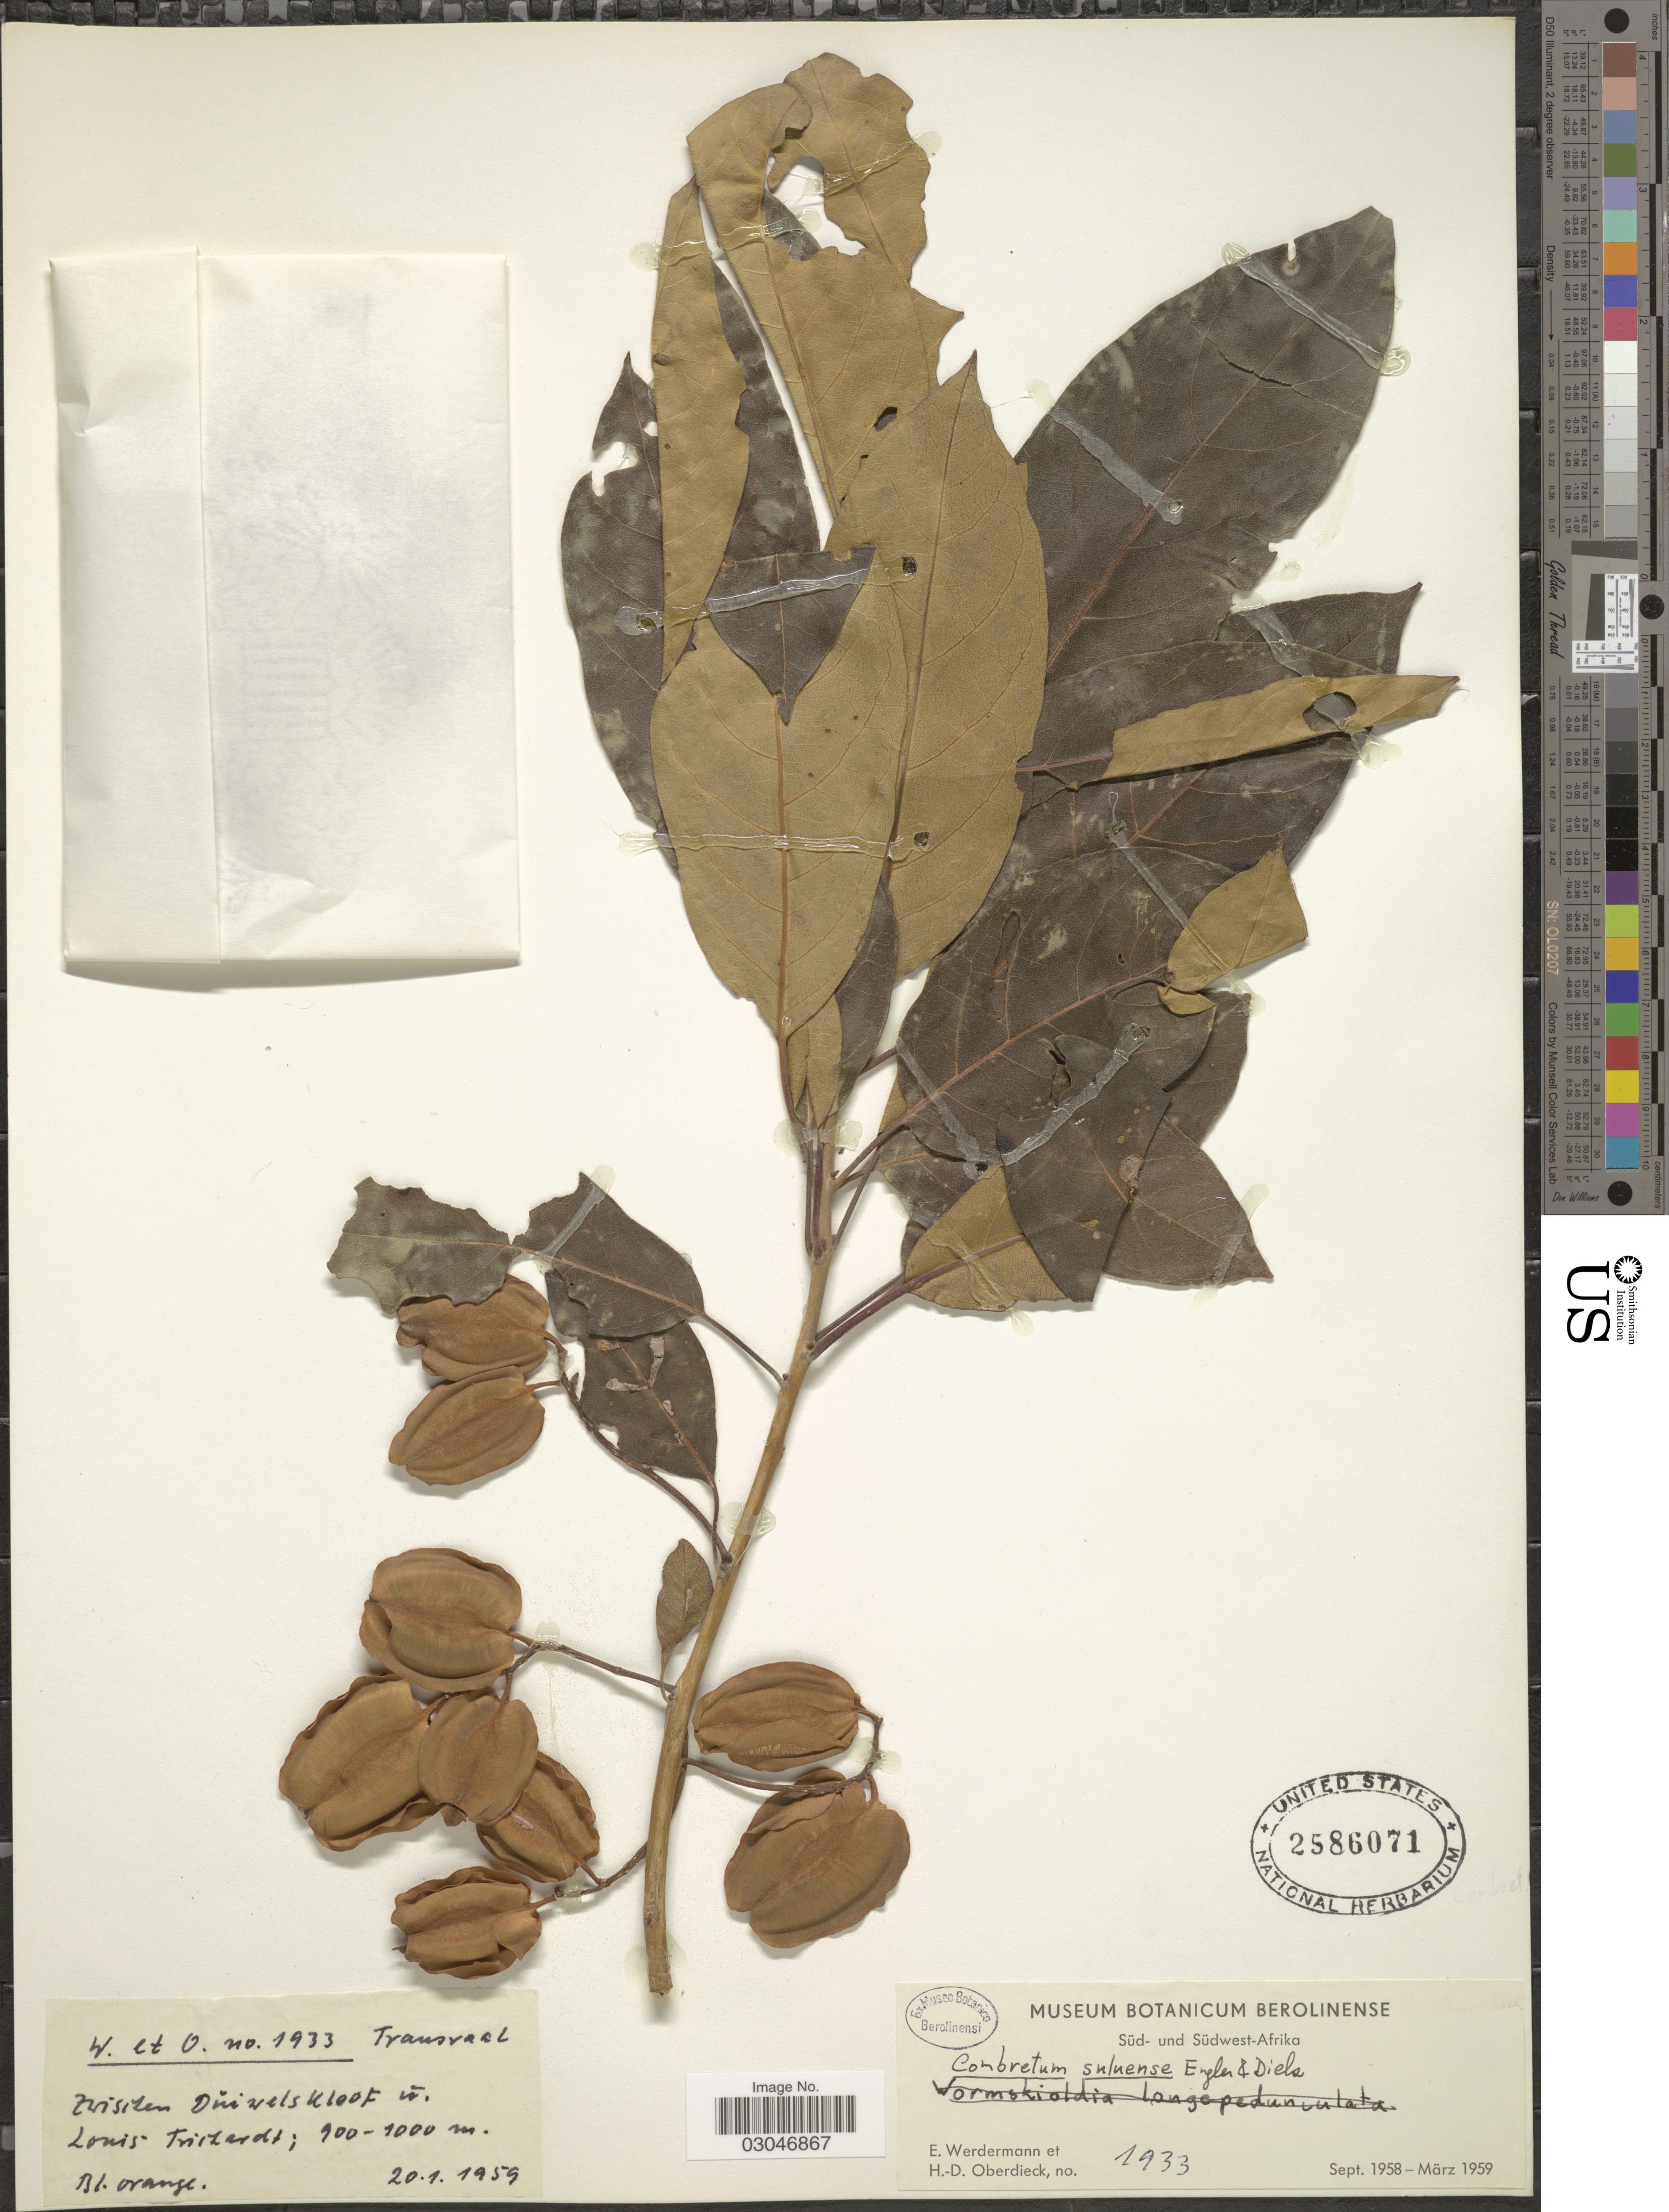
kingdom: Plantae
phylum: Tracheophyta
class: Magnoliopsida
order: Myrtales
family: Combretaceae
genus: Combretum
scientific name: Combretum suluense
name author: Engl. & Diels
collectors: E. Werdermann & H. Oberdieck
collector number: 1933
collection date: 1959-01-20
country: South Africa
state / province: Limpopo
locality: Transvaal, Zwischen Duiwelskloof in Louis Trichardt.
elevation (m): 900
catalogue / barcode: US 2586071